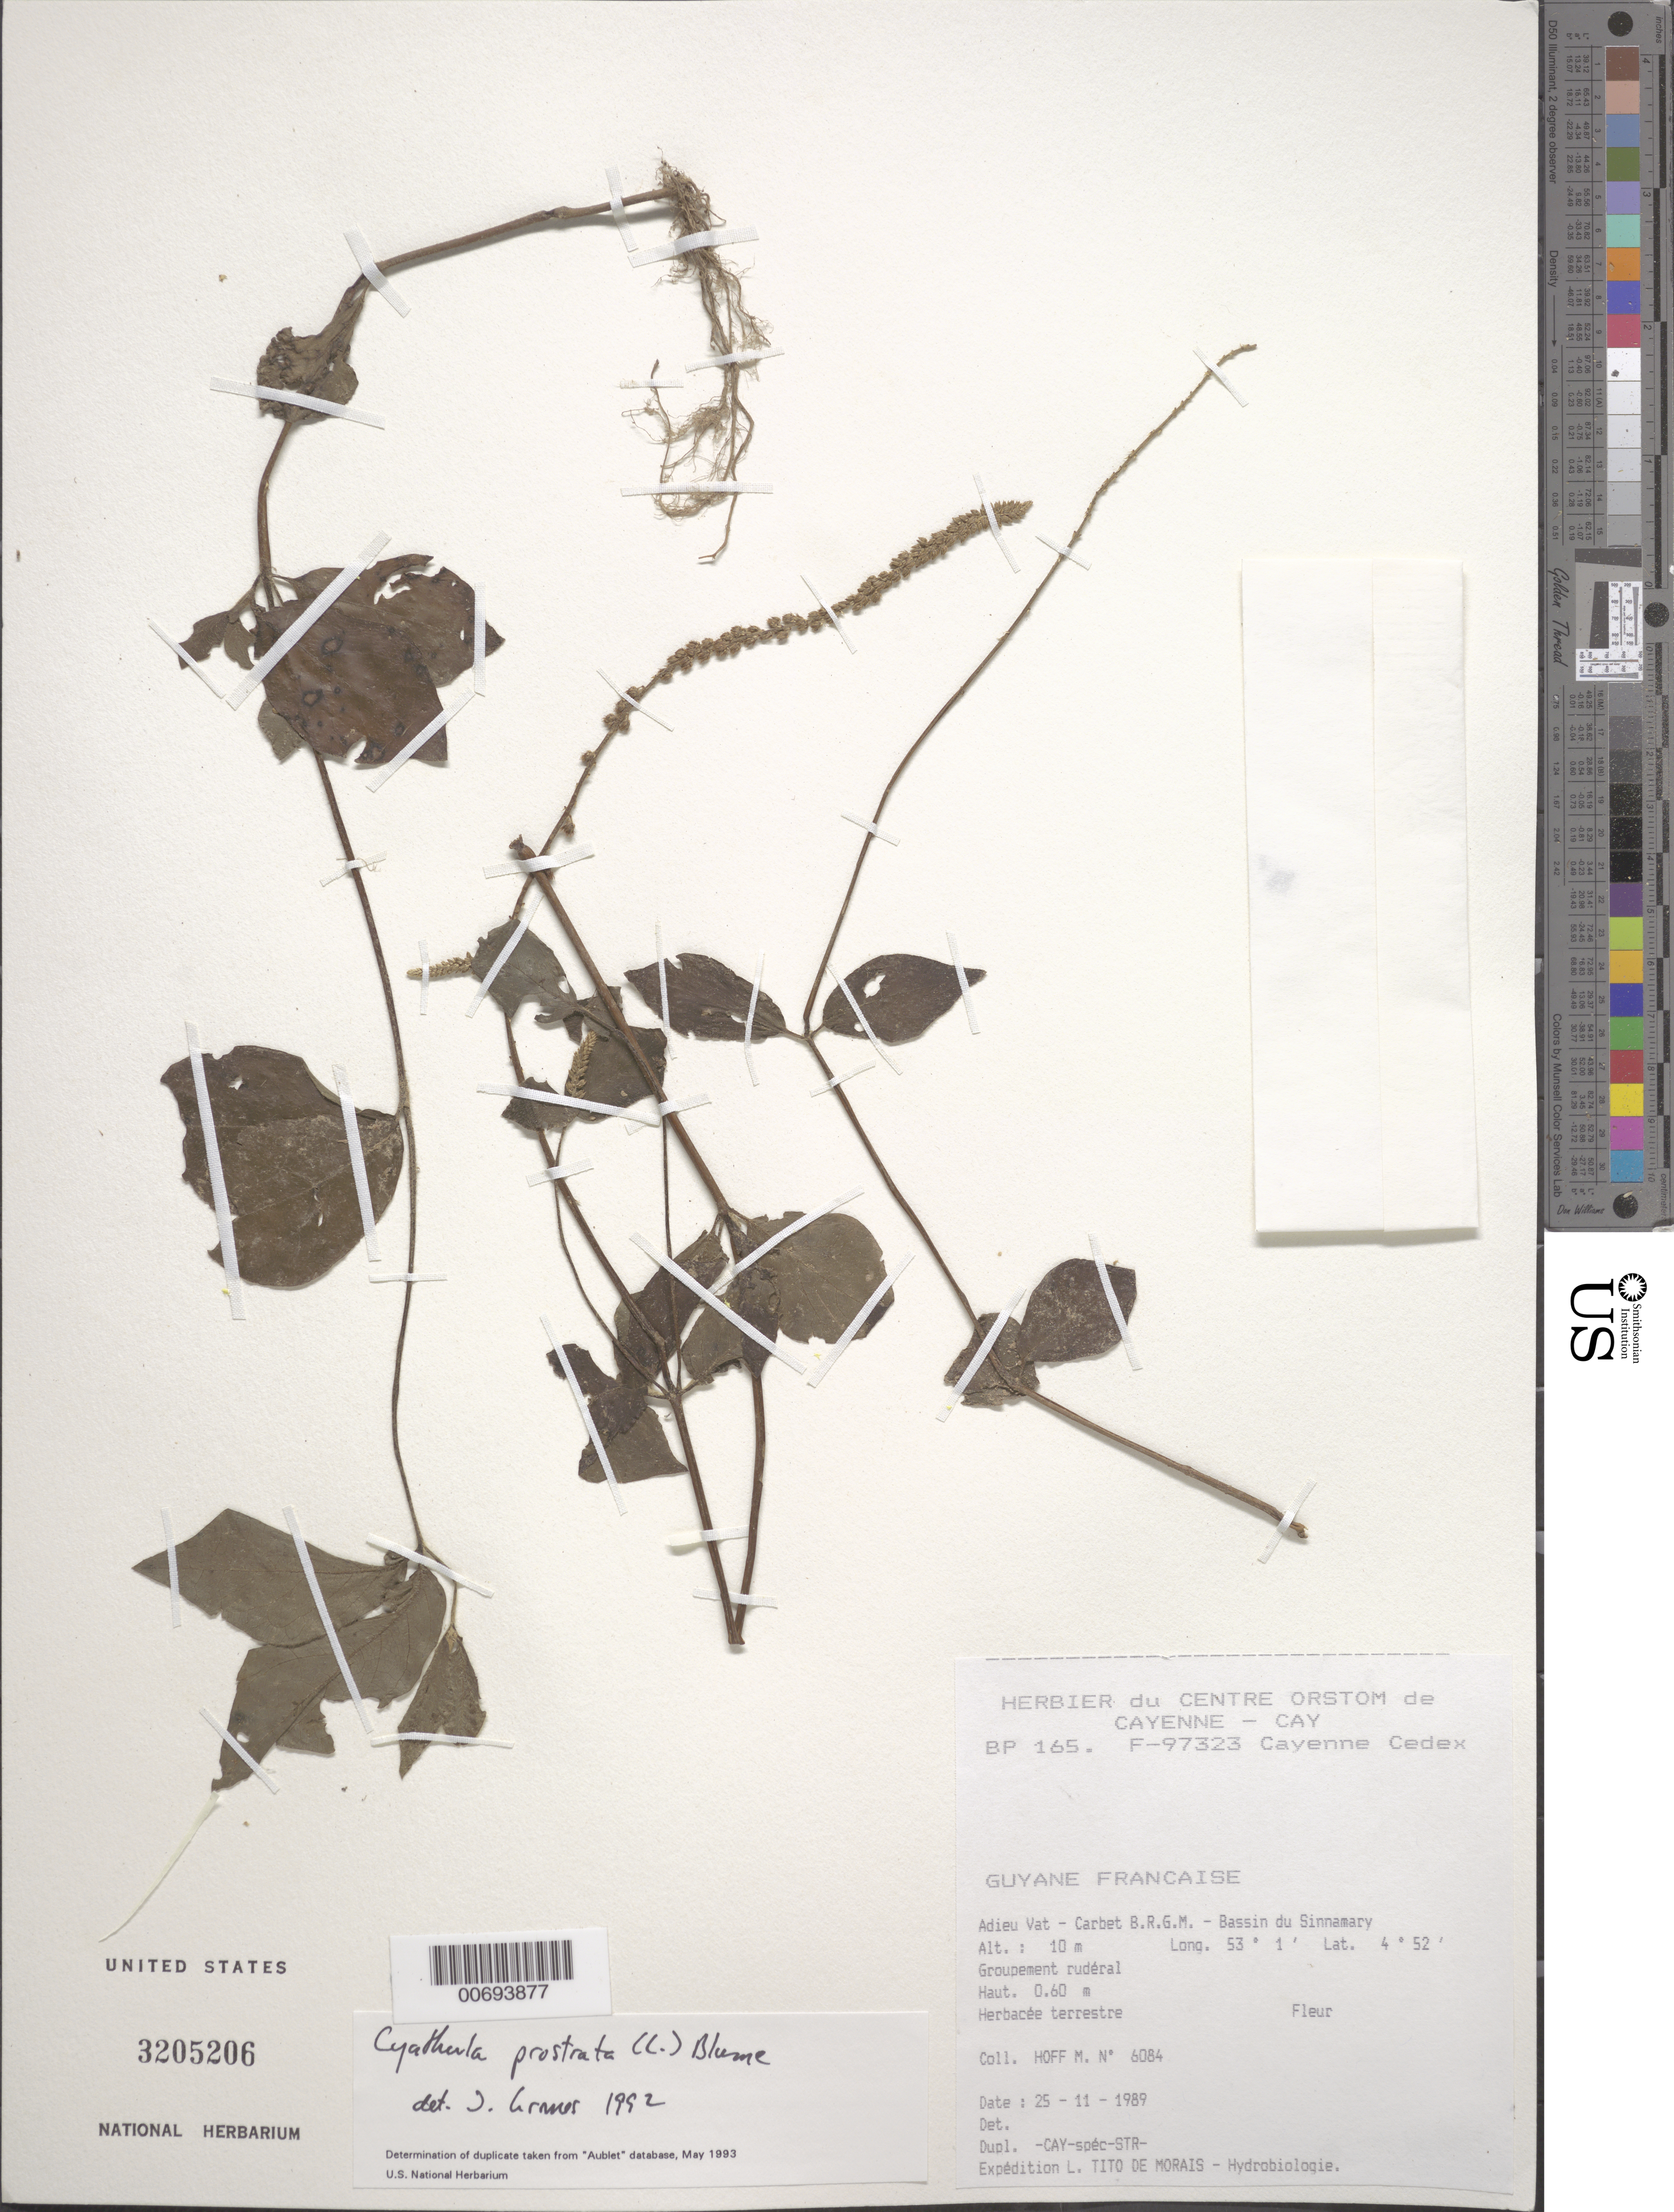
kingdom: Plantae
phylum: Tracheophyta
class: Magnoliopsida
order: Caryophyllales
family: Amaranthaceae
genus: Cyathula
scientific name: Cyathula prostrata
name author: (L.) Blume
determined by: DeFilipps, R. A.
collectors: M. Hoff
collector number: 6084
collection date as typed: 25-Nov-89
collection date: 1989-11-25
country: French Guiana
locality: Adieu Vat, Carbet B.R.G.M., Bassin du Sinnamary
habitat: Groupement ruderale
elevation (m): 10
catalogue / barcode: US 3205206